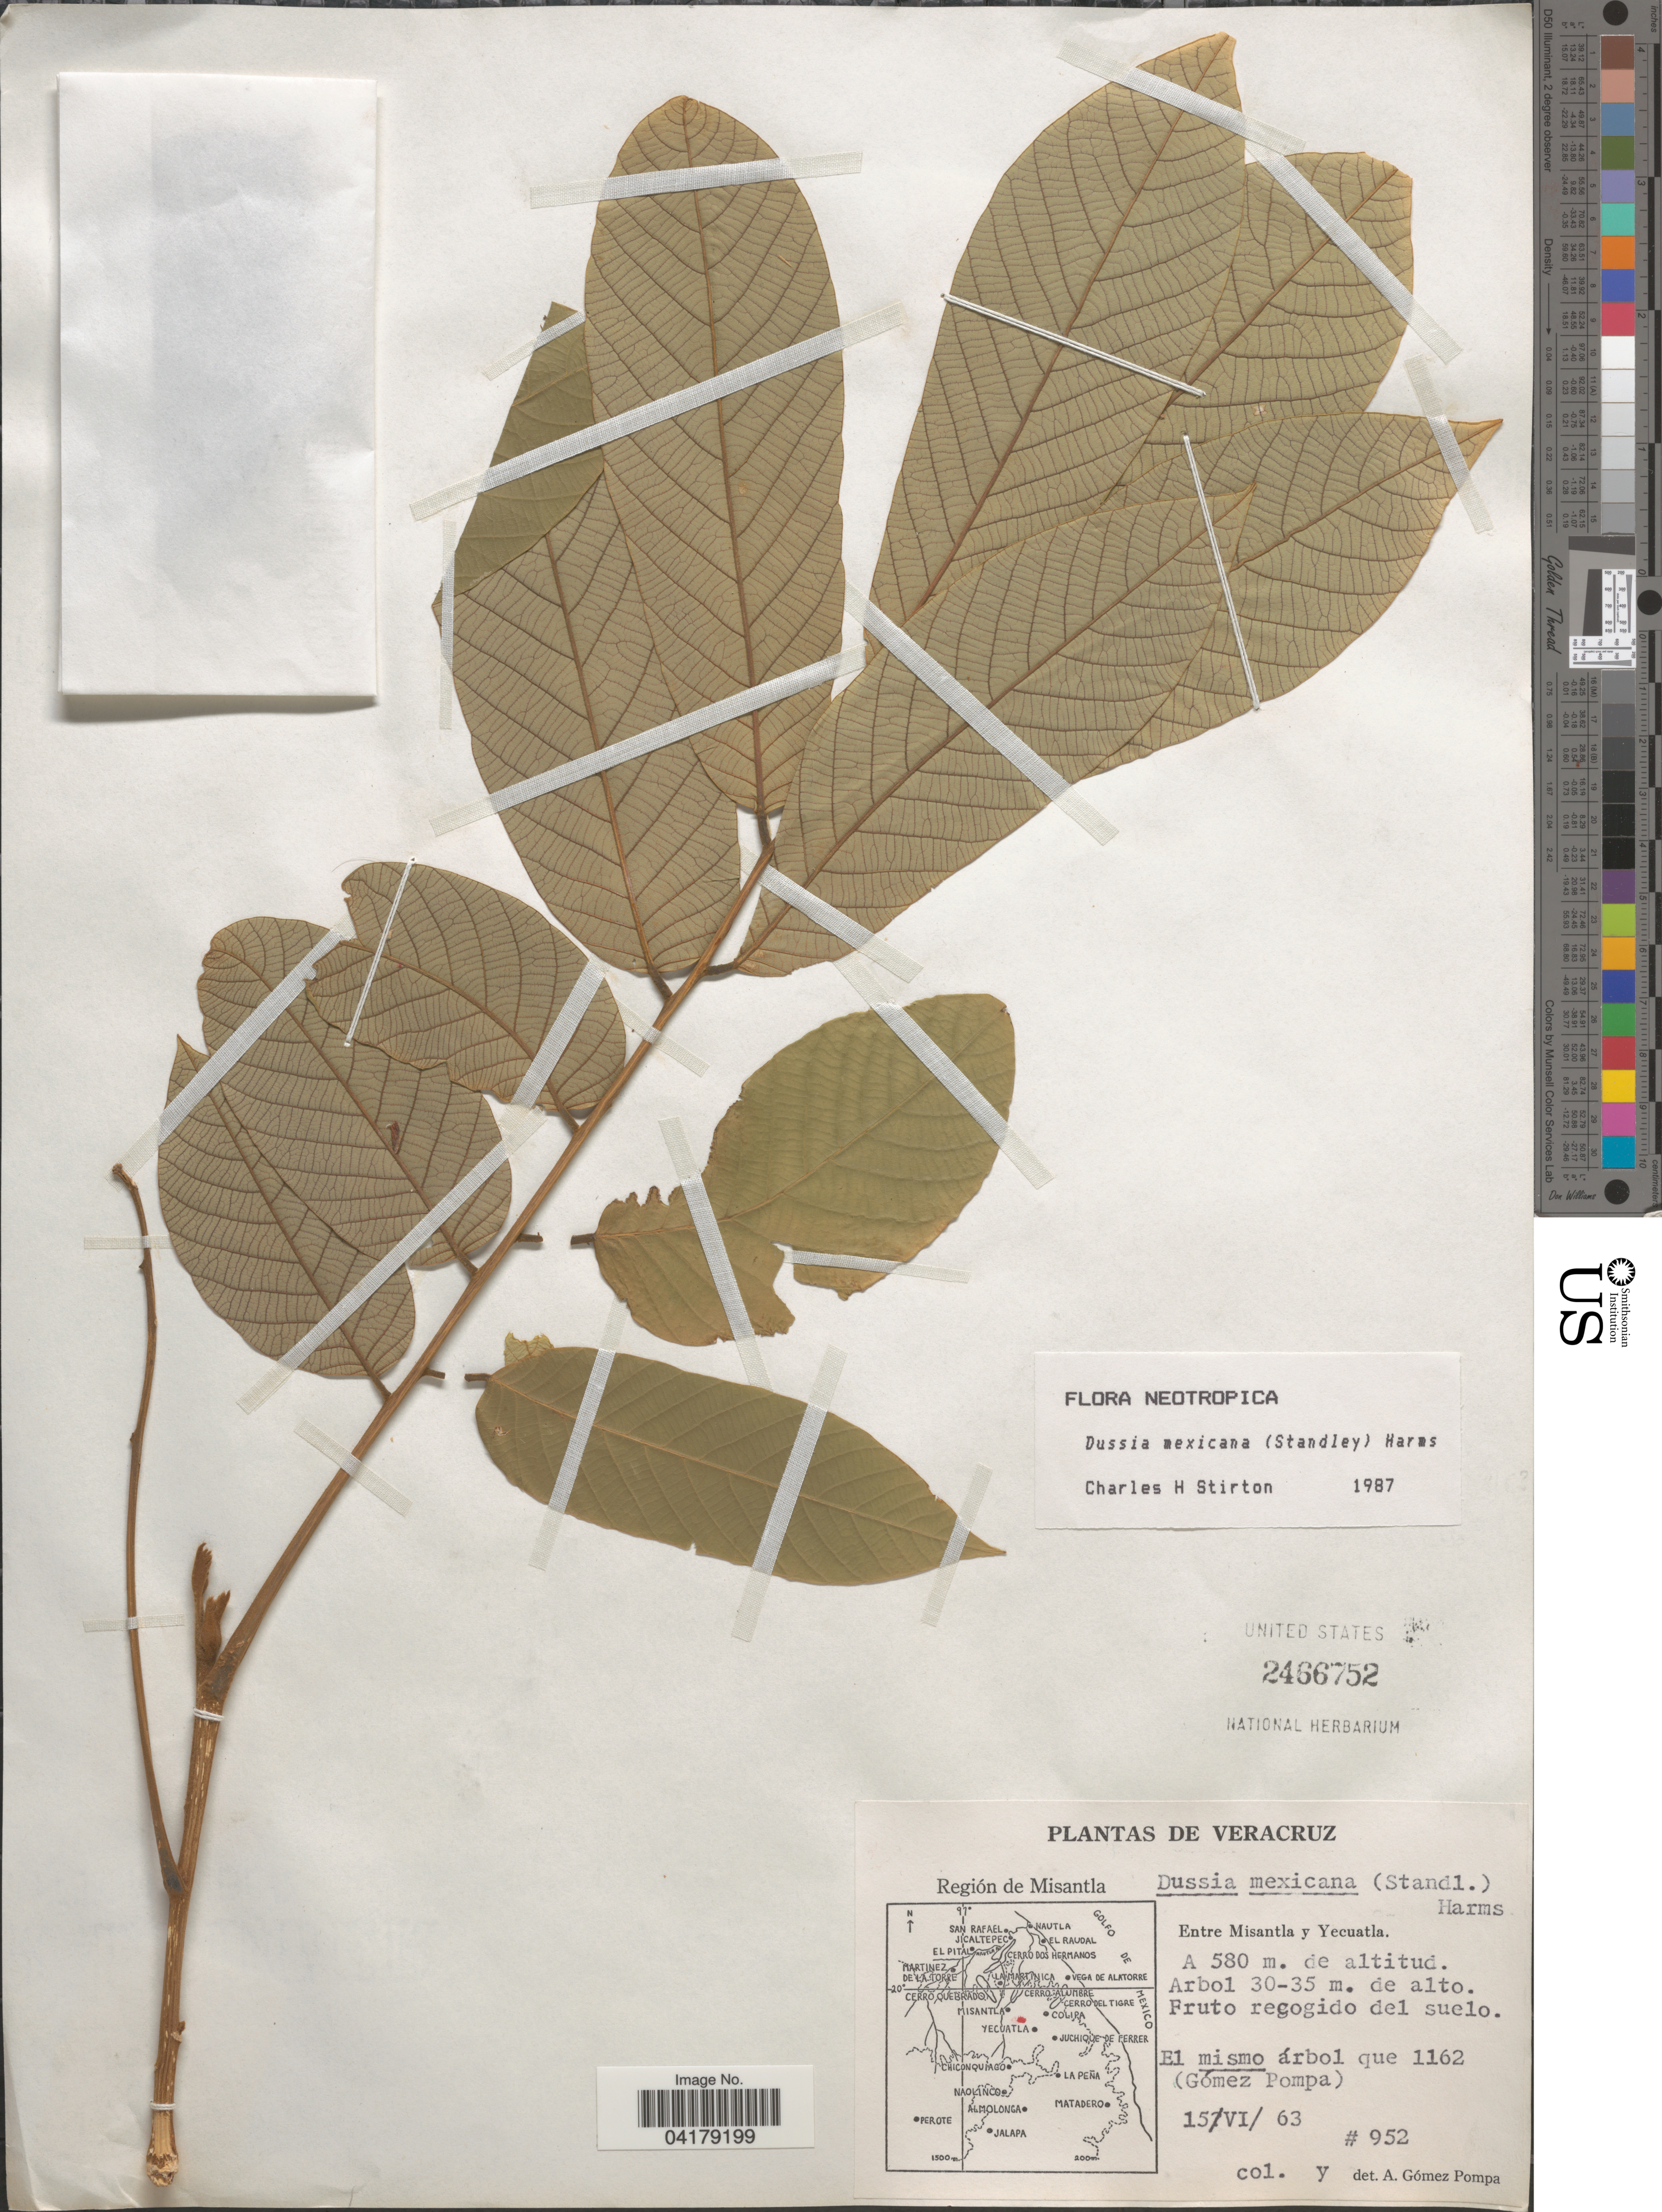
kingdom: Plantae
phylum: Tracheophyta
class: Magnoliopsida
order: Fabales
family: Fabaceae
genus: Dussia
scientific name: Dussia mexicana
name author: (Standl.) Harms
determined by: Stirton, Charles H.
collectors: G. Pompa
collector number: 952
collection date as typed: Transcribed d/m/y: 15/6/63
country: Mexico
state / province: Veracruz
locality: Veracruz. Región de Misantla. Entre Misantla y Yecuatla.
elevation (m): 580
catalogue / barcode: US 2466752